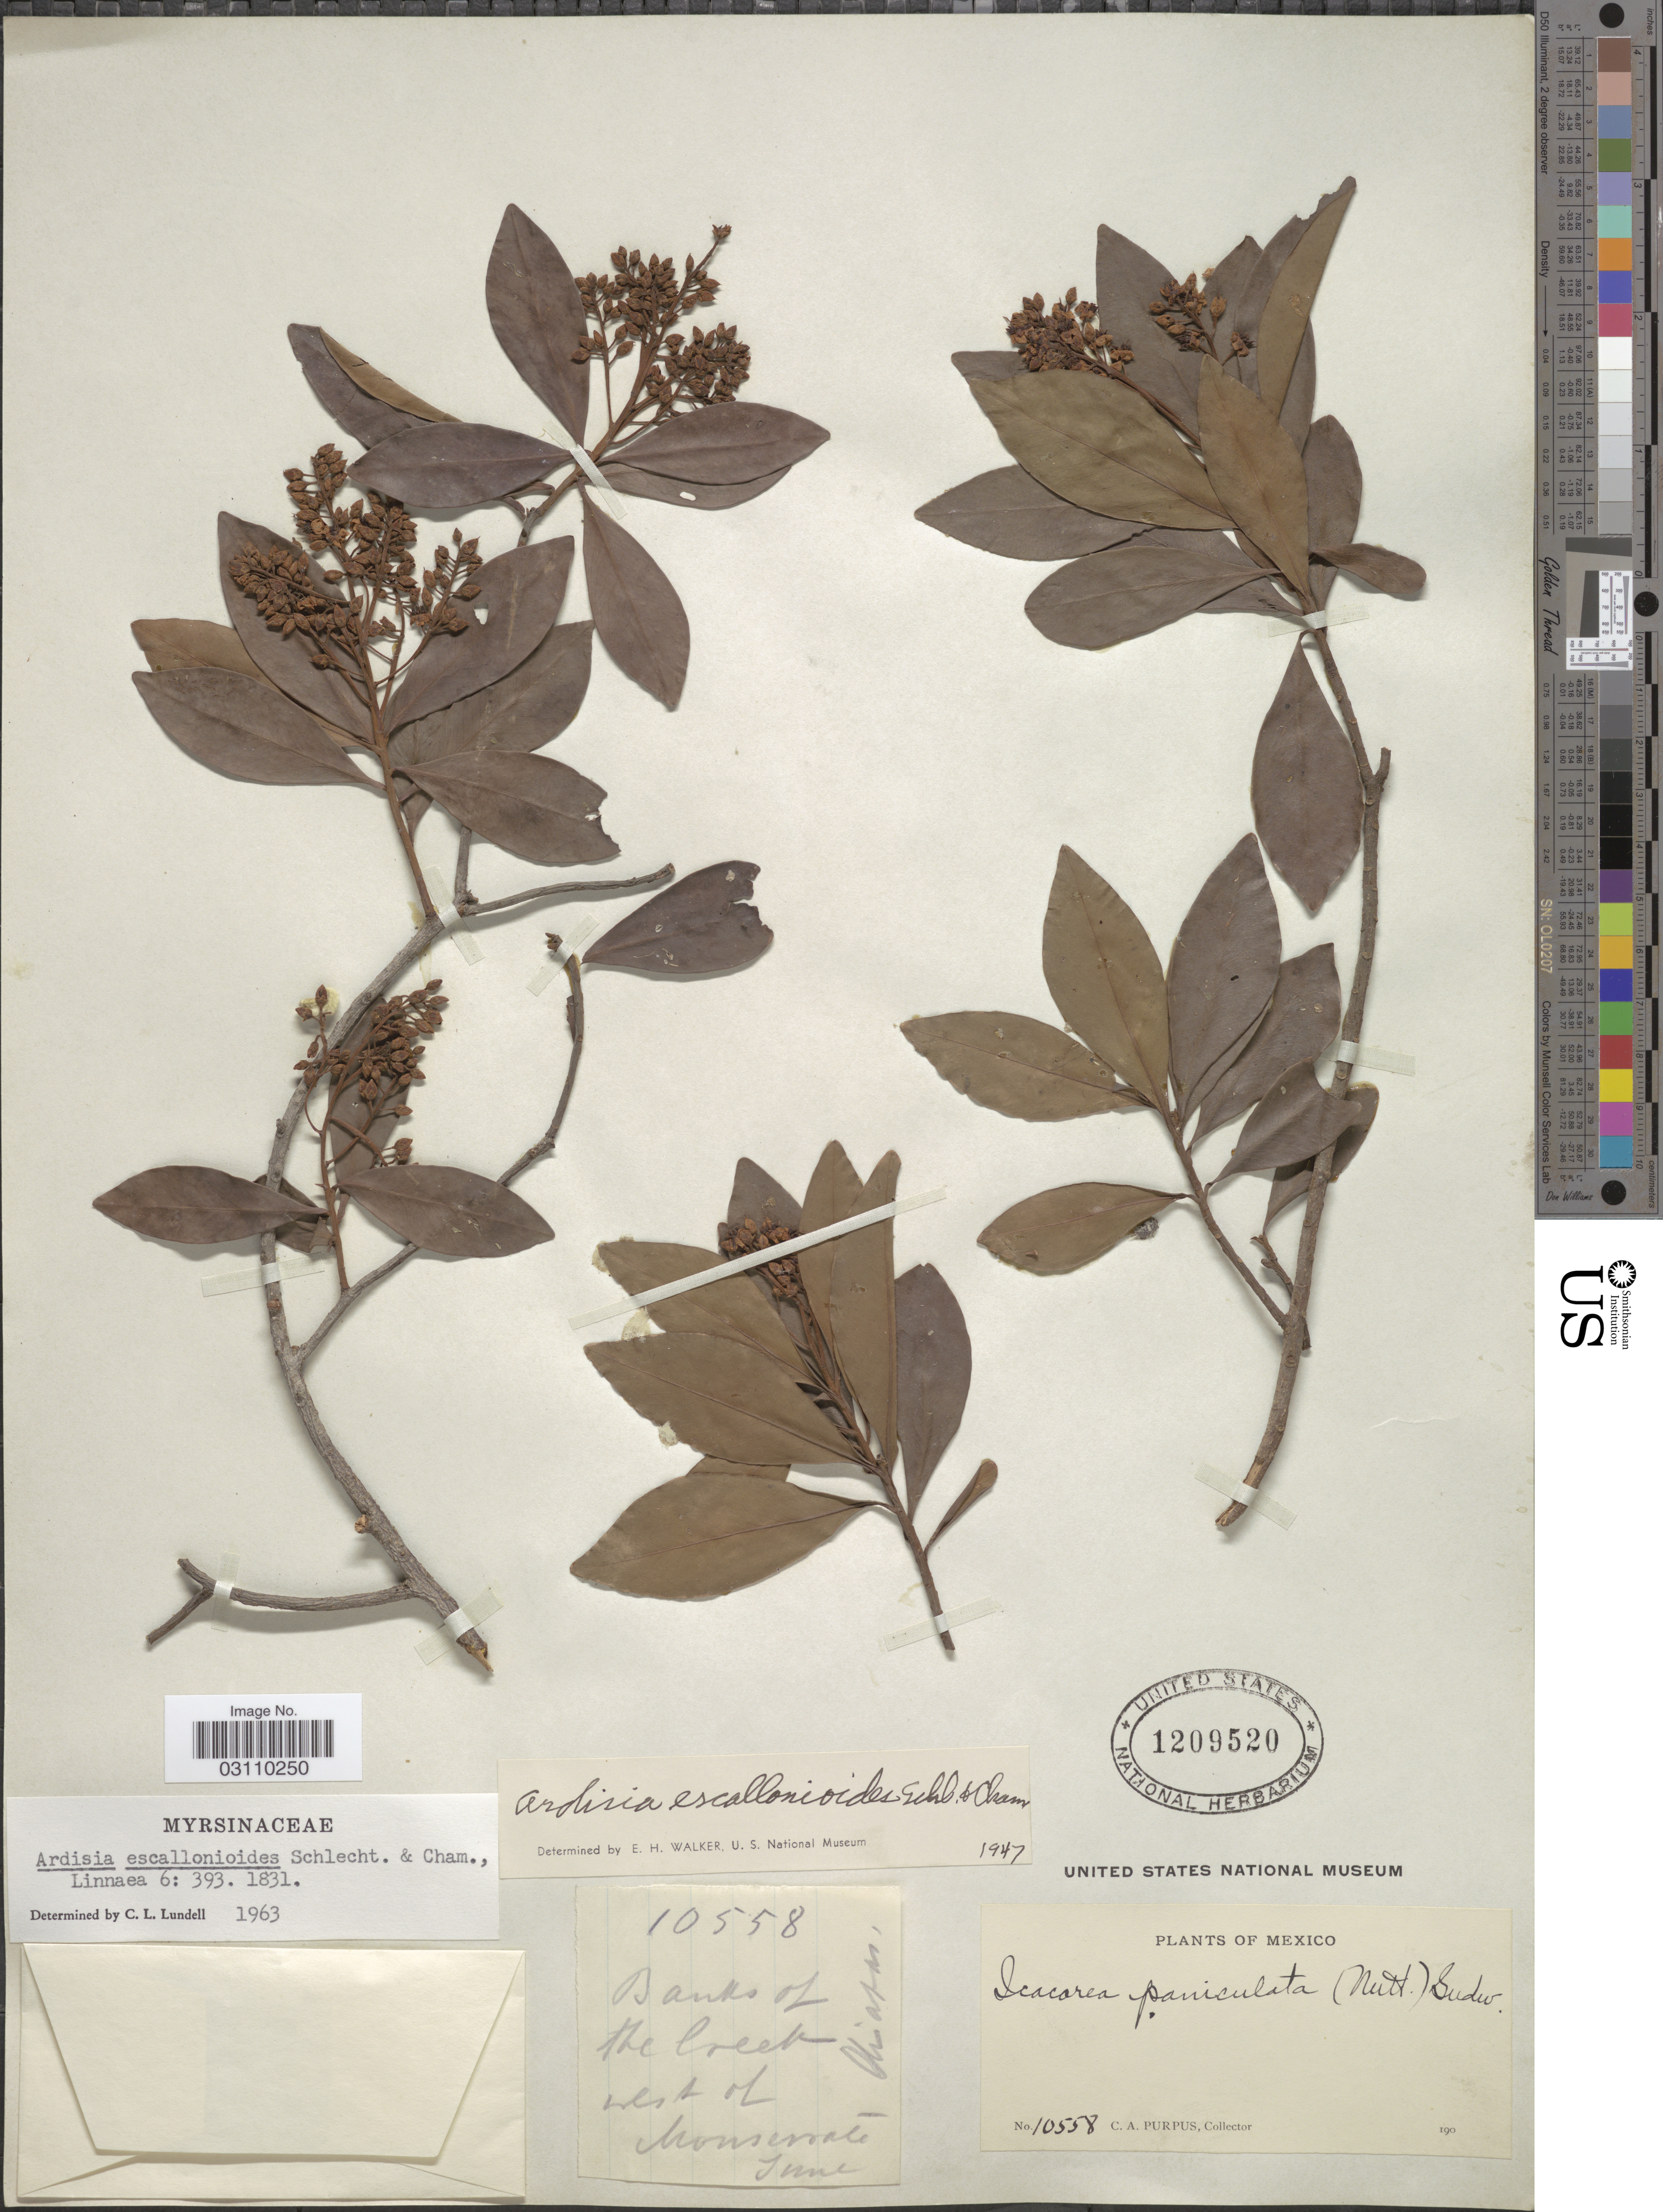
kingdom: Plantae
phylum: Tracheophyta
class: Magnoliopsida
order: Ericales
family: Primulaceae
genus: Ardisia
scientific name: Ardisia escallonioides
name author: Schltdl. & Cham.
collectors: C. A. Purpus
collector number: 10558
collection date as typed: June 190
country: Mexico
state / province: Chiapas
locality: Banks of the Creek west of Monserrate.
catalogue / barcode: US 1209520